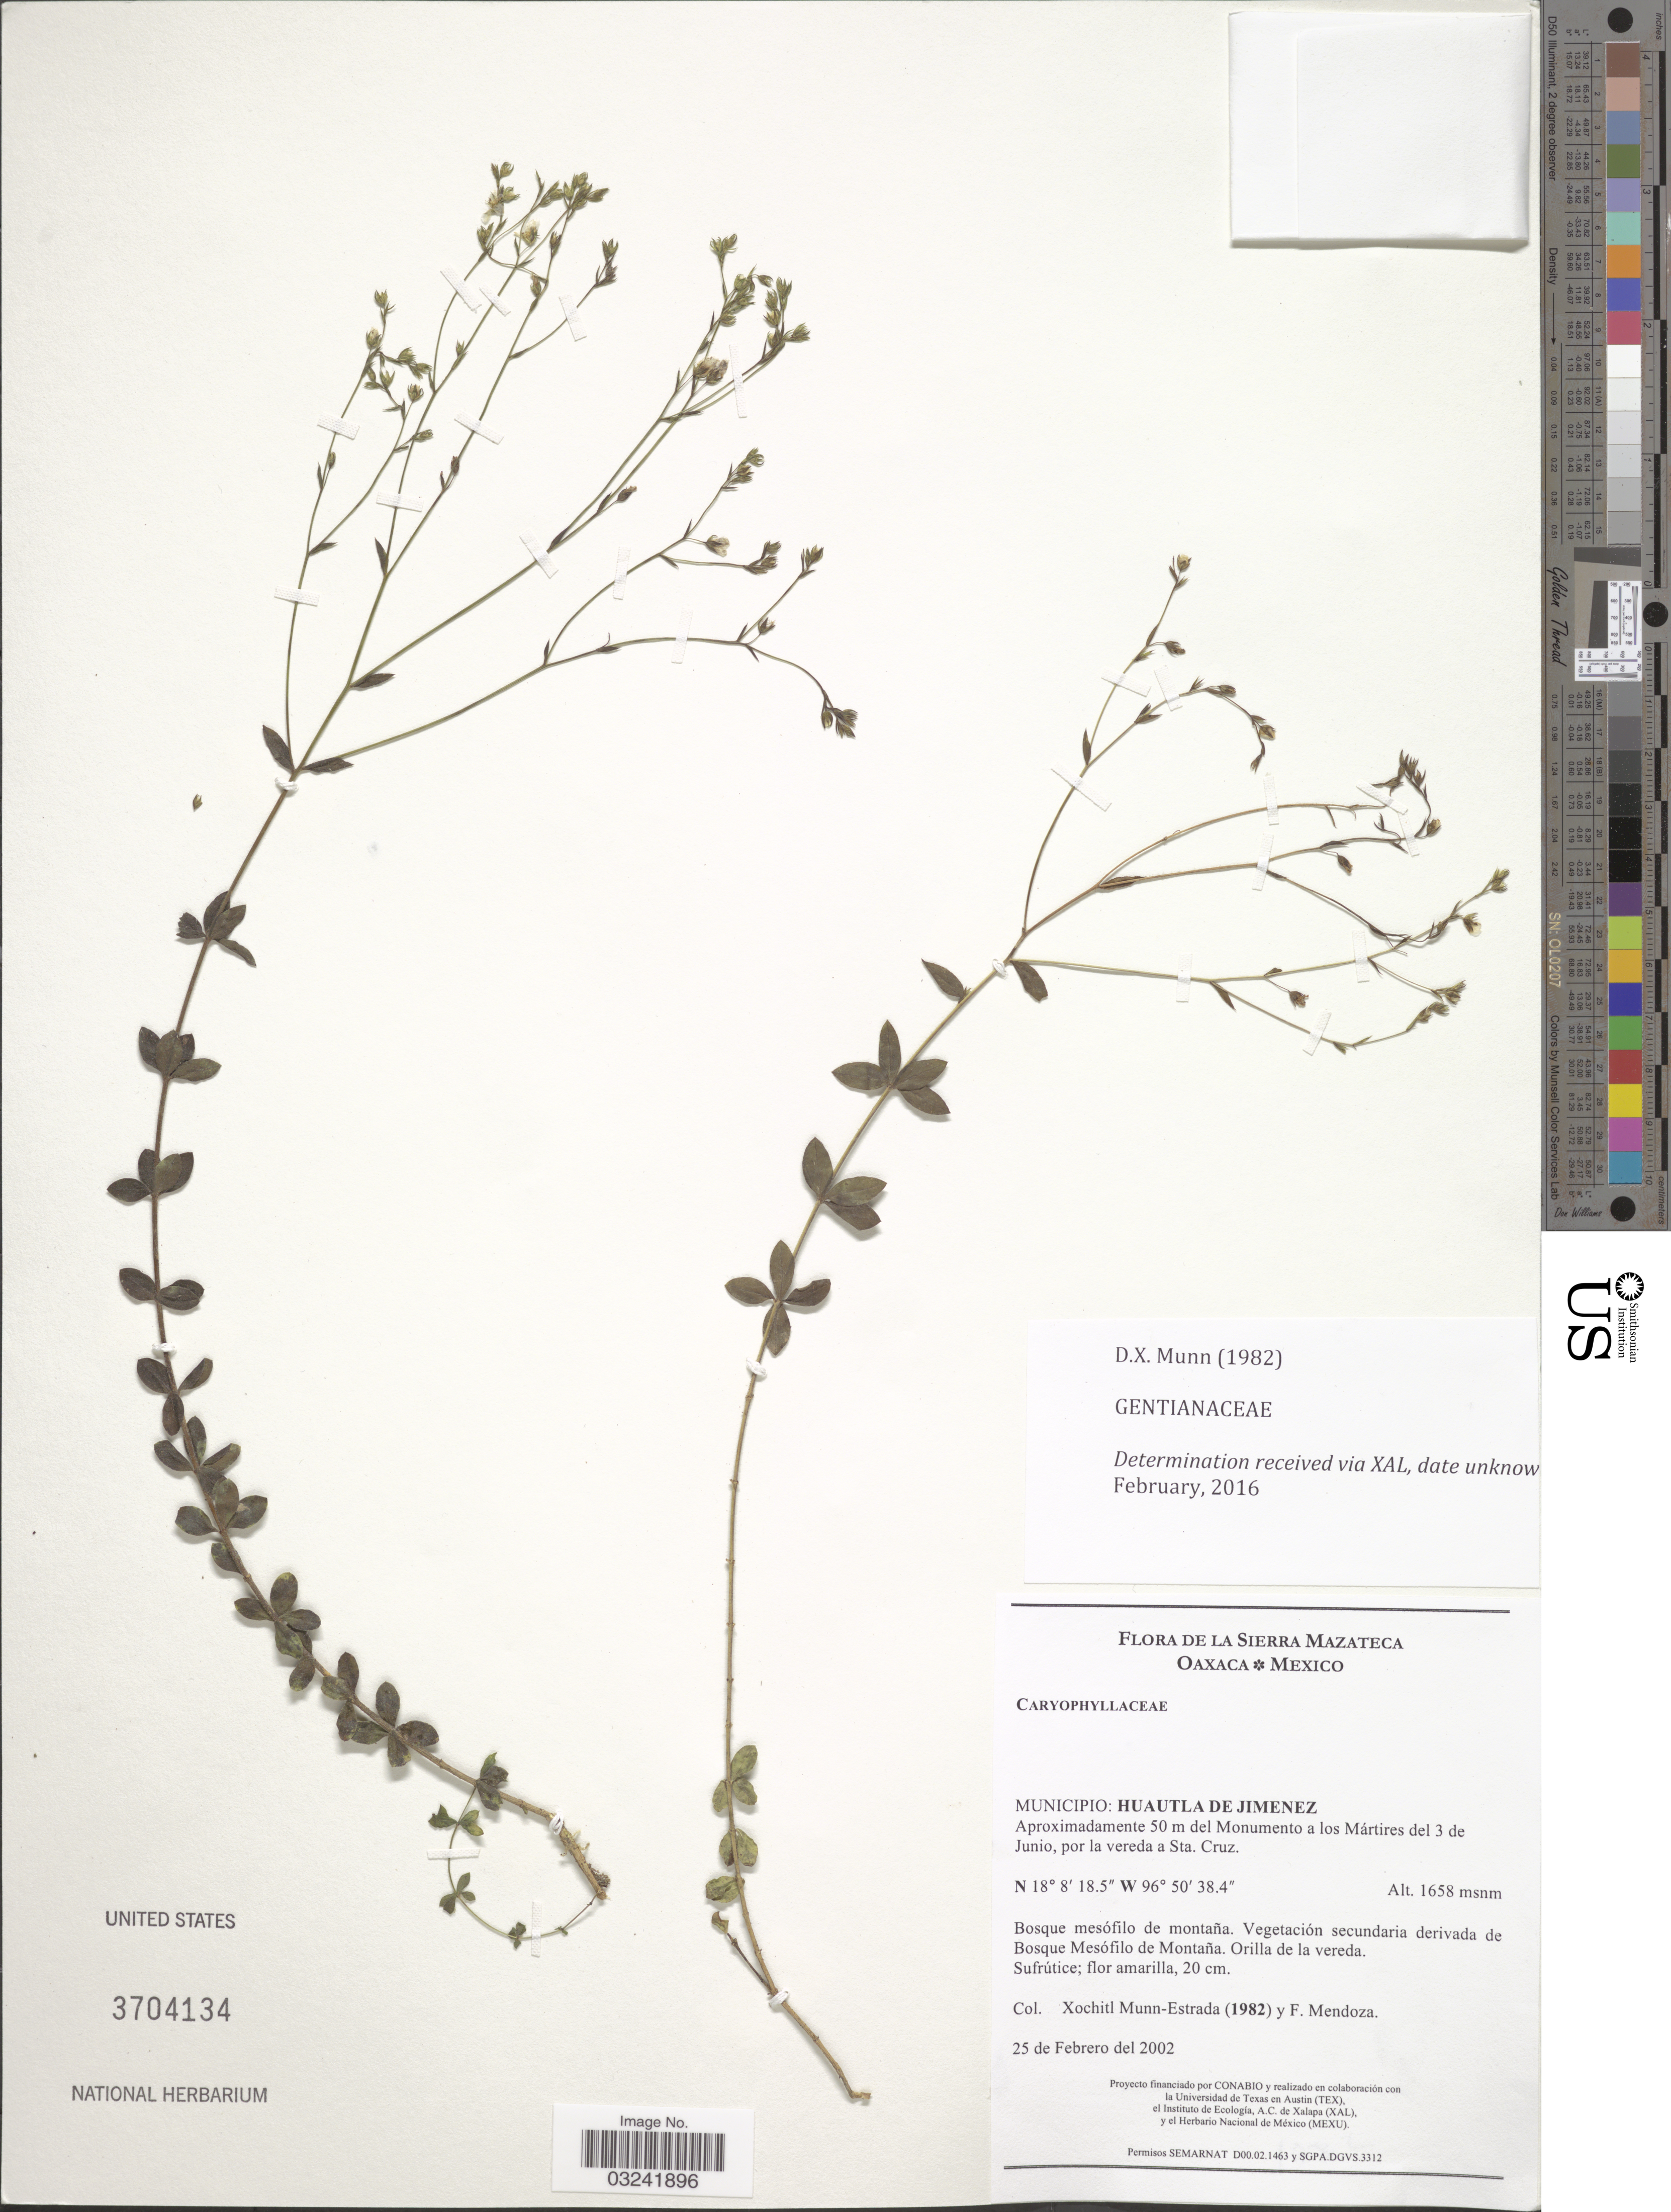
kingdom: Plantae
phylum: Tracheophyta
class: Magnoliopsida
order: Gentianales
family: Gentianaceae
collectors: X. Munn-Estrada & F. Mendoza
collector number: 1982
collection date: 2002-02-25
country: Mexico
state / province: Oaxaca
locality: De La Sierra Mazateca, Municipio: Huautla De Jimenez, Aproximadamente 50 m del Monumento a los Mártires del 3 de Junio, por la vereda a Sta. Cruz.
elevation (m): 1658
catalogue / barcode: US 3704134